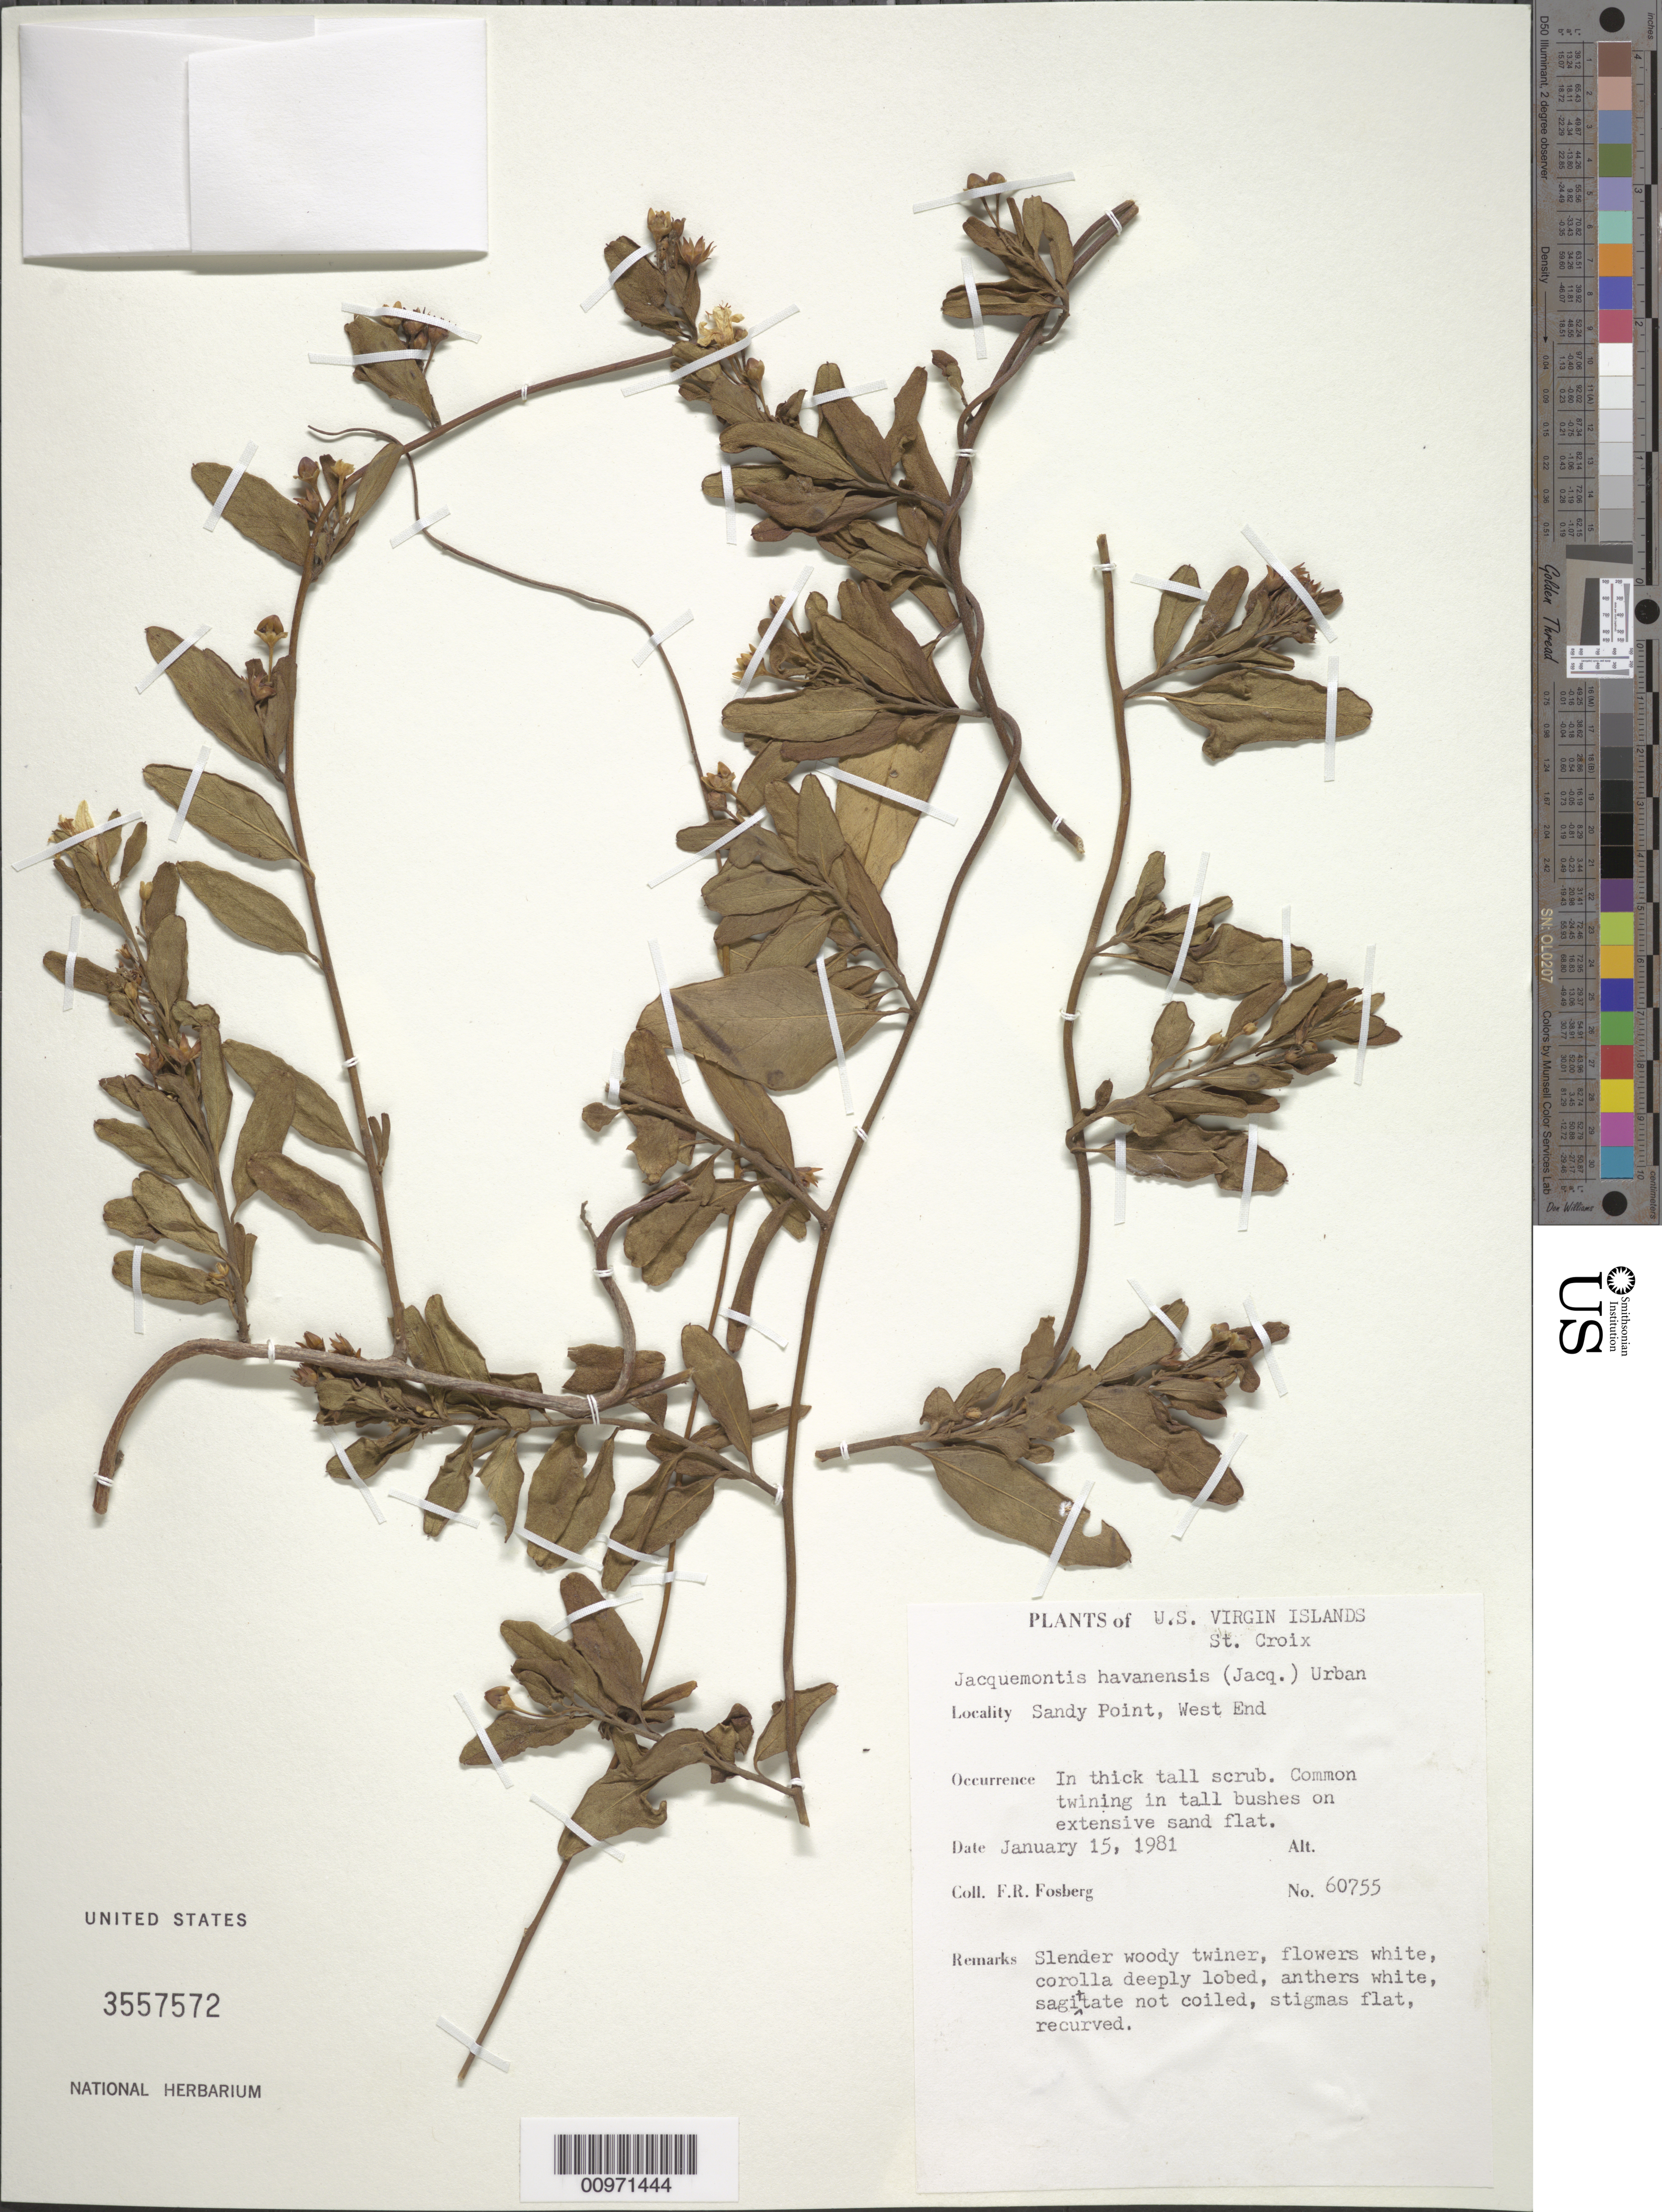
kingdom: Plantae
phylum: Tracheophyta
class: Magnoliopsida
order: Solanales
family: Convolvulaceae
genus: Jacquemontia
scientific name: Jacquemontia havanensis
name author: (Jacq.) Urb.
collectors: F. R. Fosberg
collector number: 60755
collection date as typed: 15 Jan 1981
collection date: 1981-01-15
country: U.S. Virgin Islands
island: St. Croix I.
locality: Sandy Point, West End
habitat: In thick tall scrub, twining in tall bushes on extensive sand flat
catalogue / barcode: US 3557572